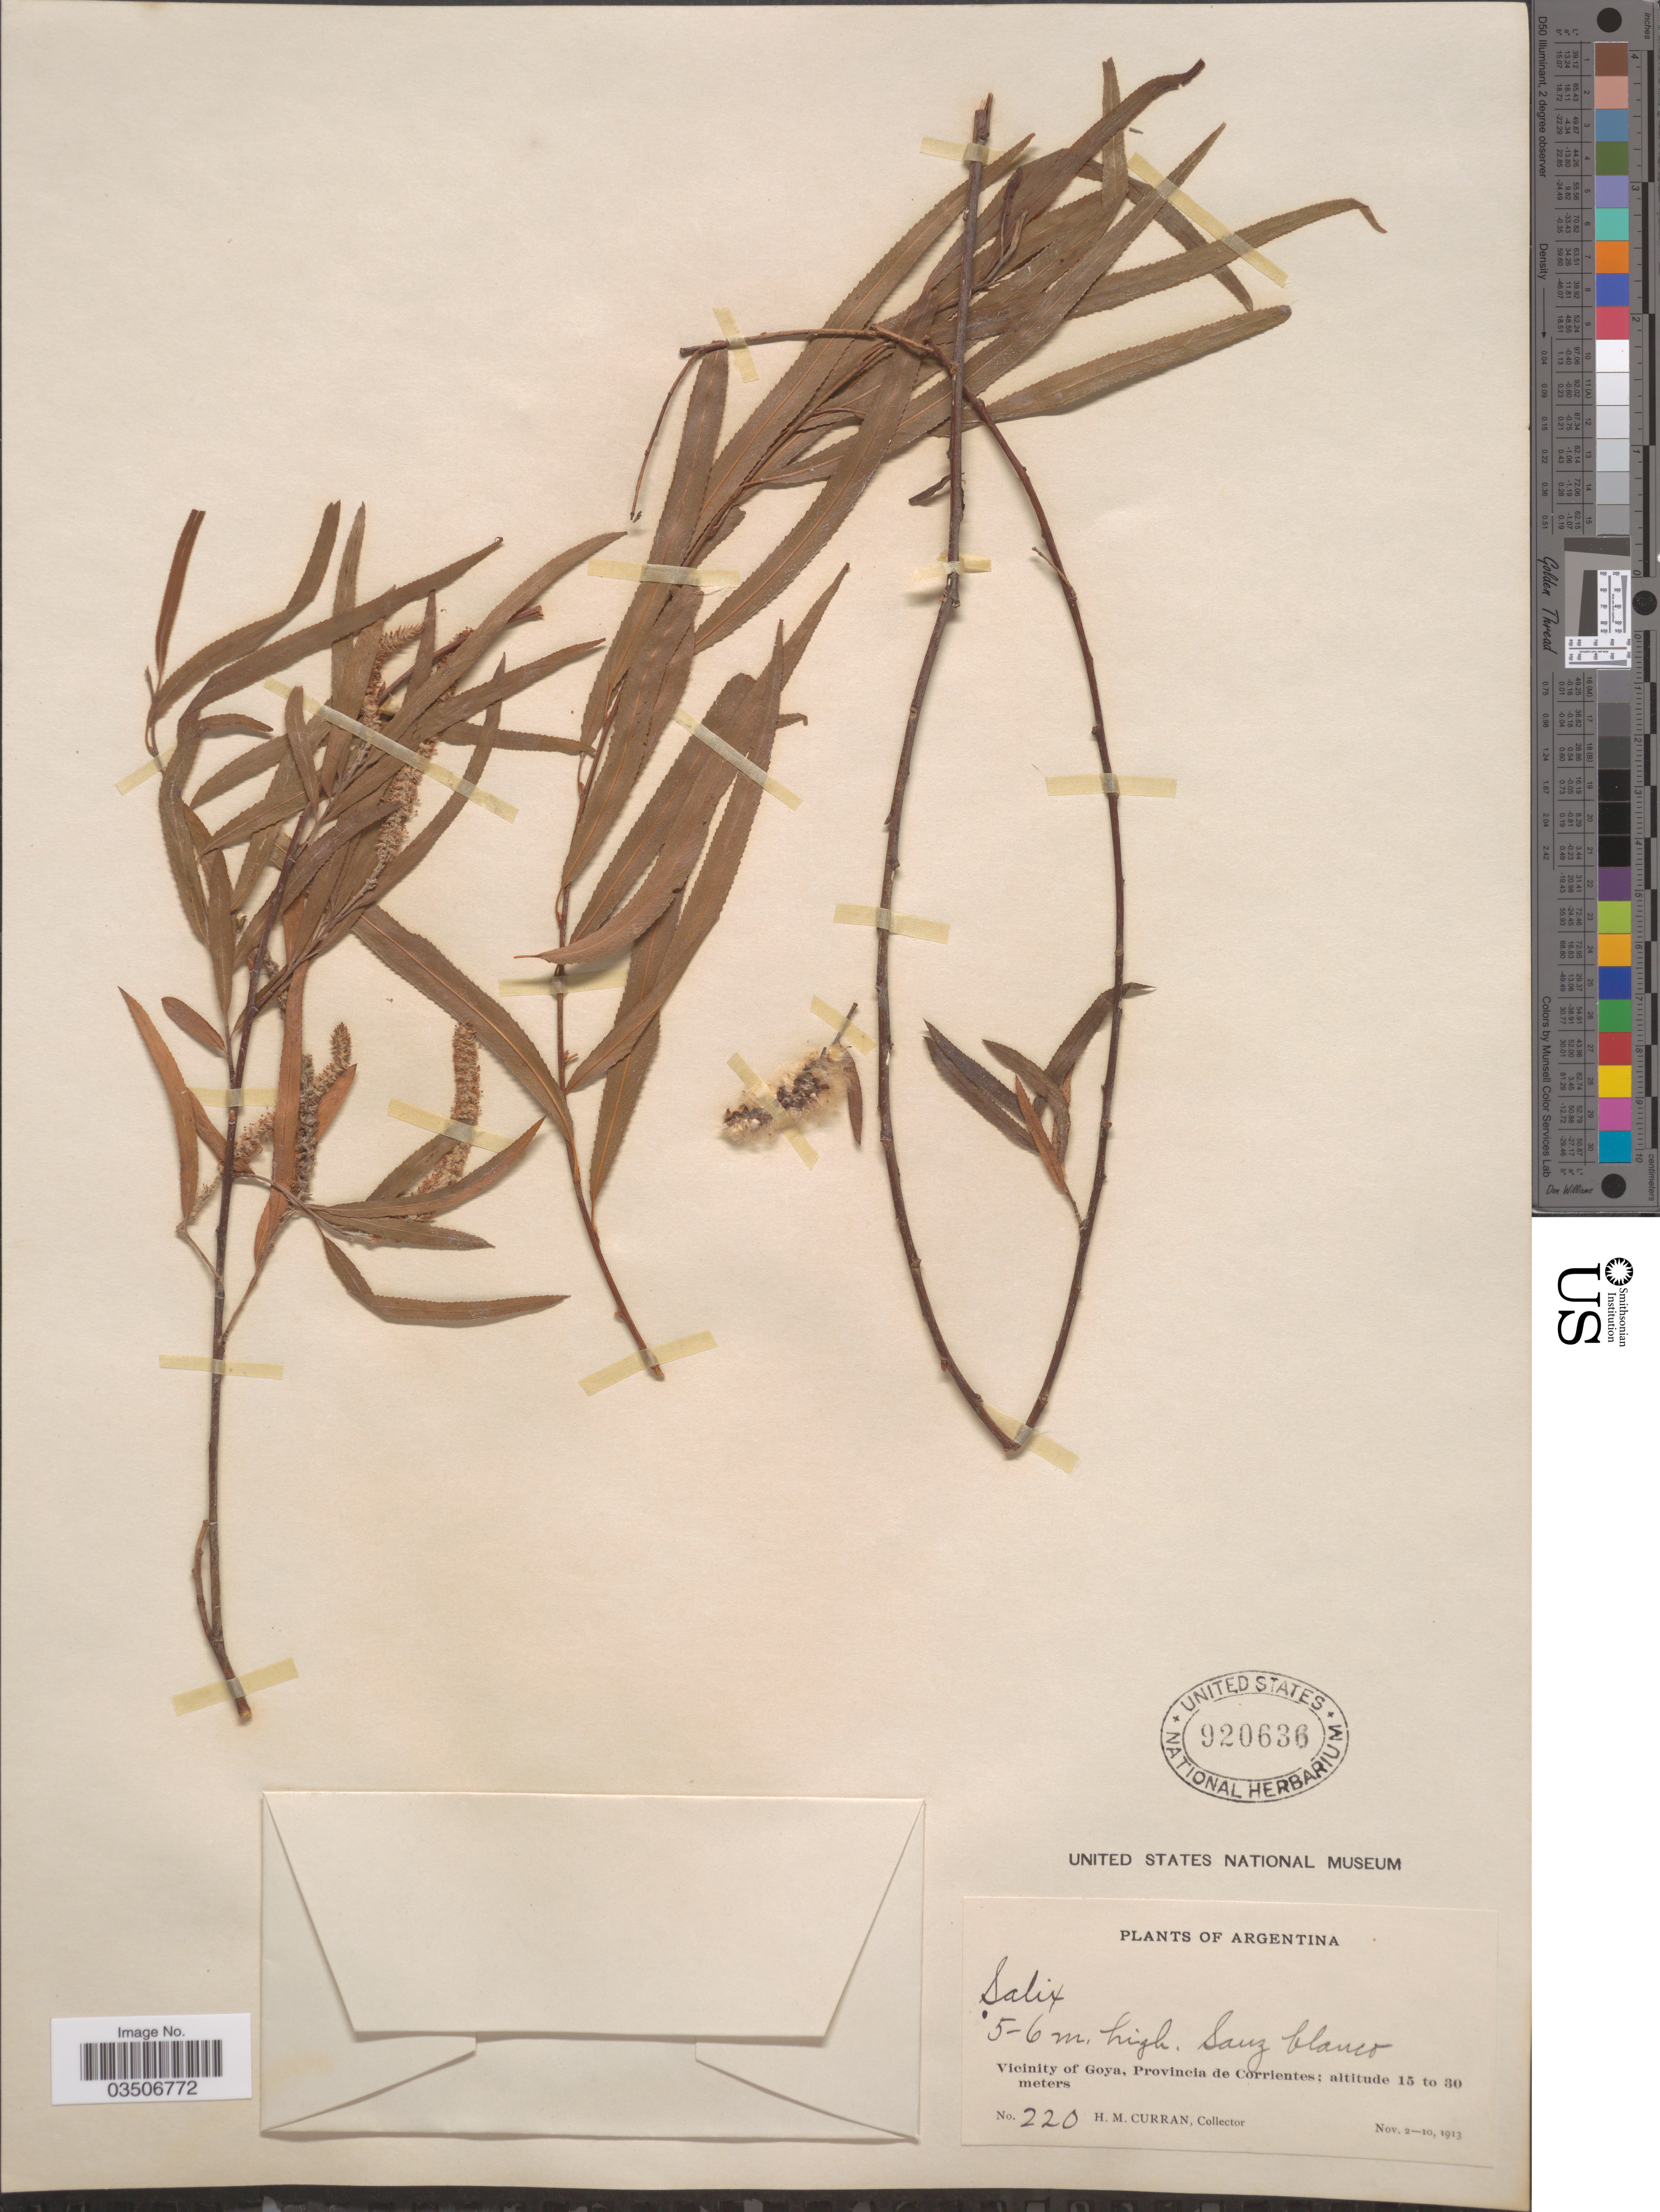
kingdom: Plantae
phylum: Tracheophyta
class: Magnoliopsida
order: Malpighiales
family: Salicaceae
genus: Salix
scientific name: Salix humboldtiana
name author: Willd.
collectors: H. M. Curran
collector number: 220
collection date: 1913-11-02/1913-11-10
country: Argentina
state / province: Corrientes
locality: Vicinity of Goya, Provincia de Corrientes.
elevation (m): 15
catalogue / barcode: US 920636